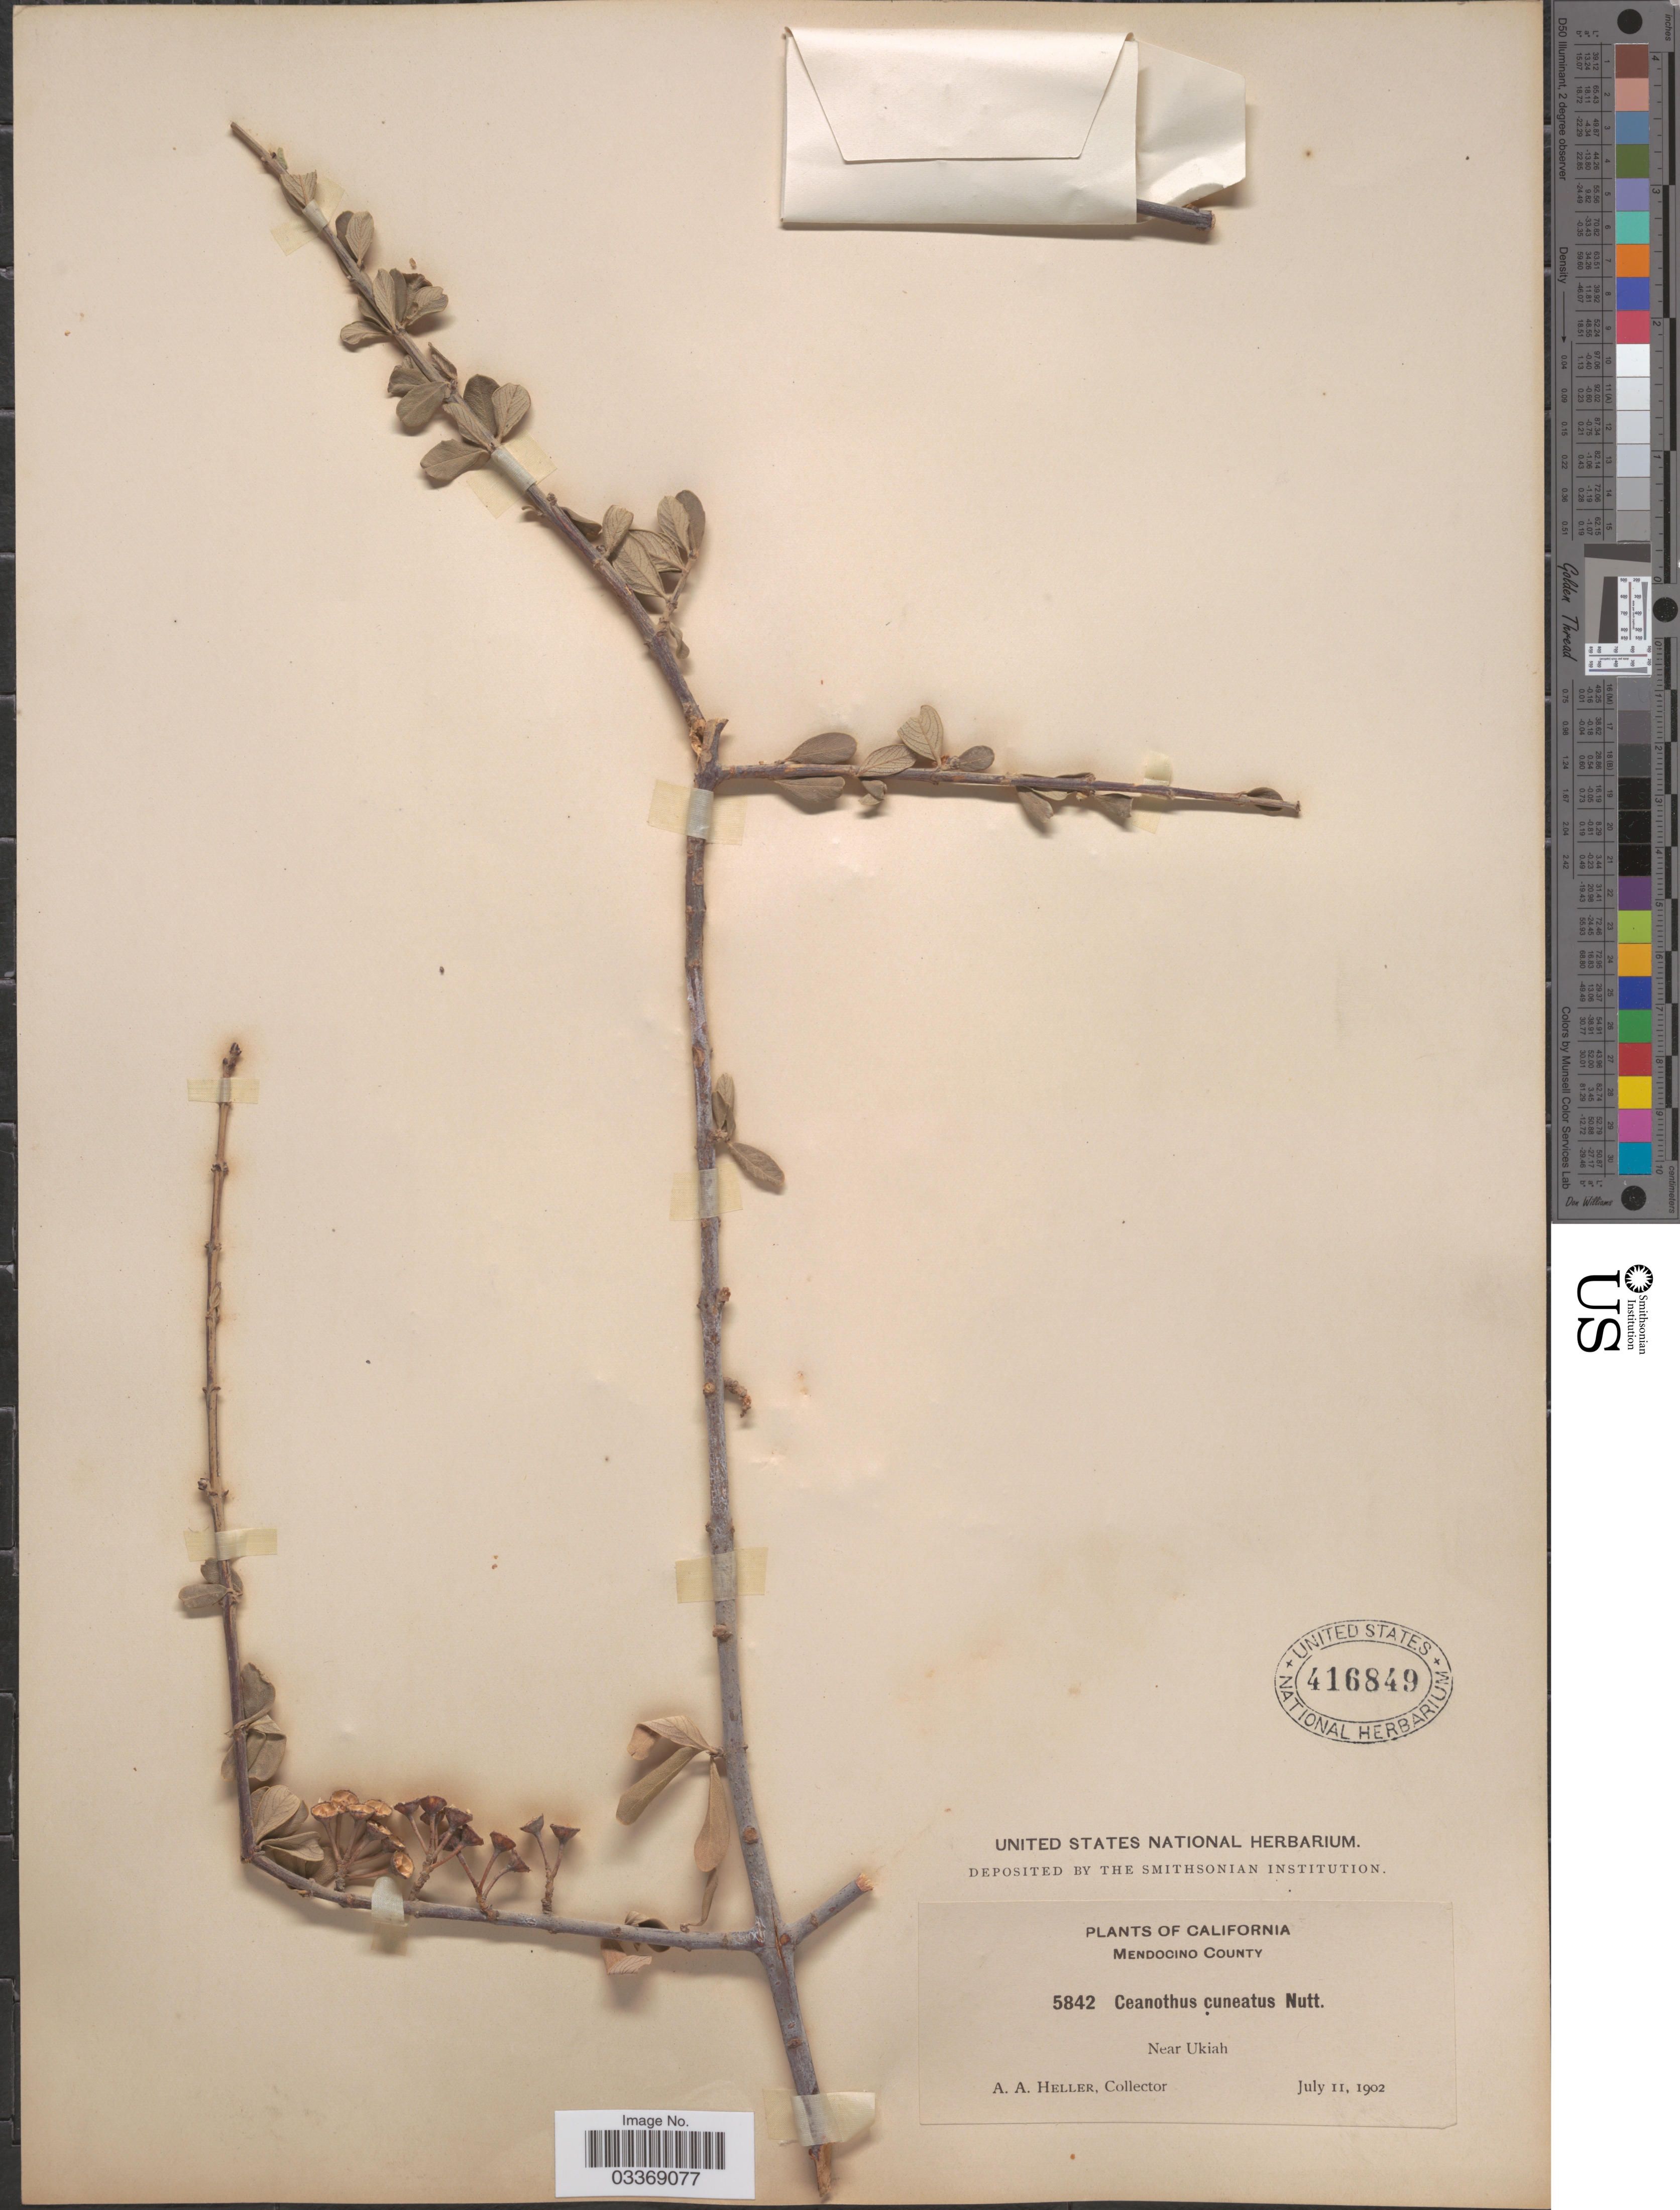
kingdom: Plantae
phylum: Tracheophyta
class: Magnoliopsida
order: Rosales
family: Rhamnaceae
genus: Ceanothus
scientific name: Ceanothus cuneatus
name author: (Hook.) Nutt.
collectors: A. A. Heller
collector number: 5842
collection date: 1902-07-11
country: United States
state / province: California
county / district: Mendocino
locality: Mendocino County. Near Ukiah.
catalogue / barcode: US 416849